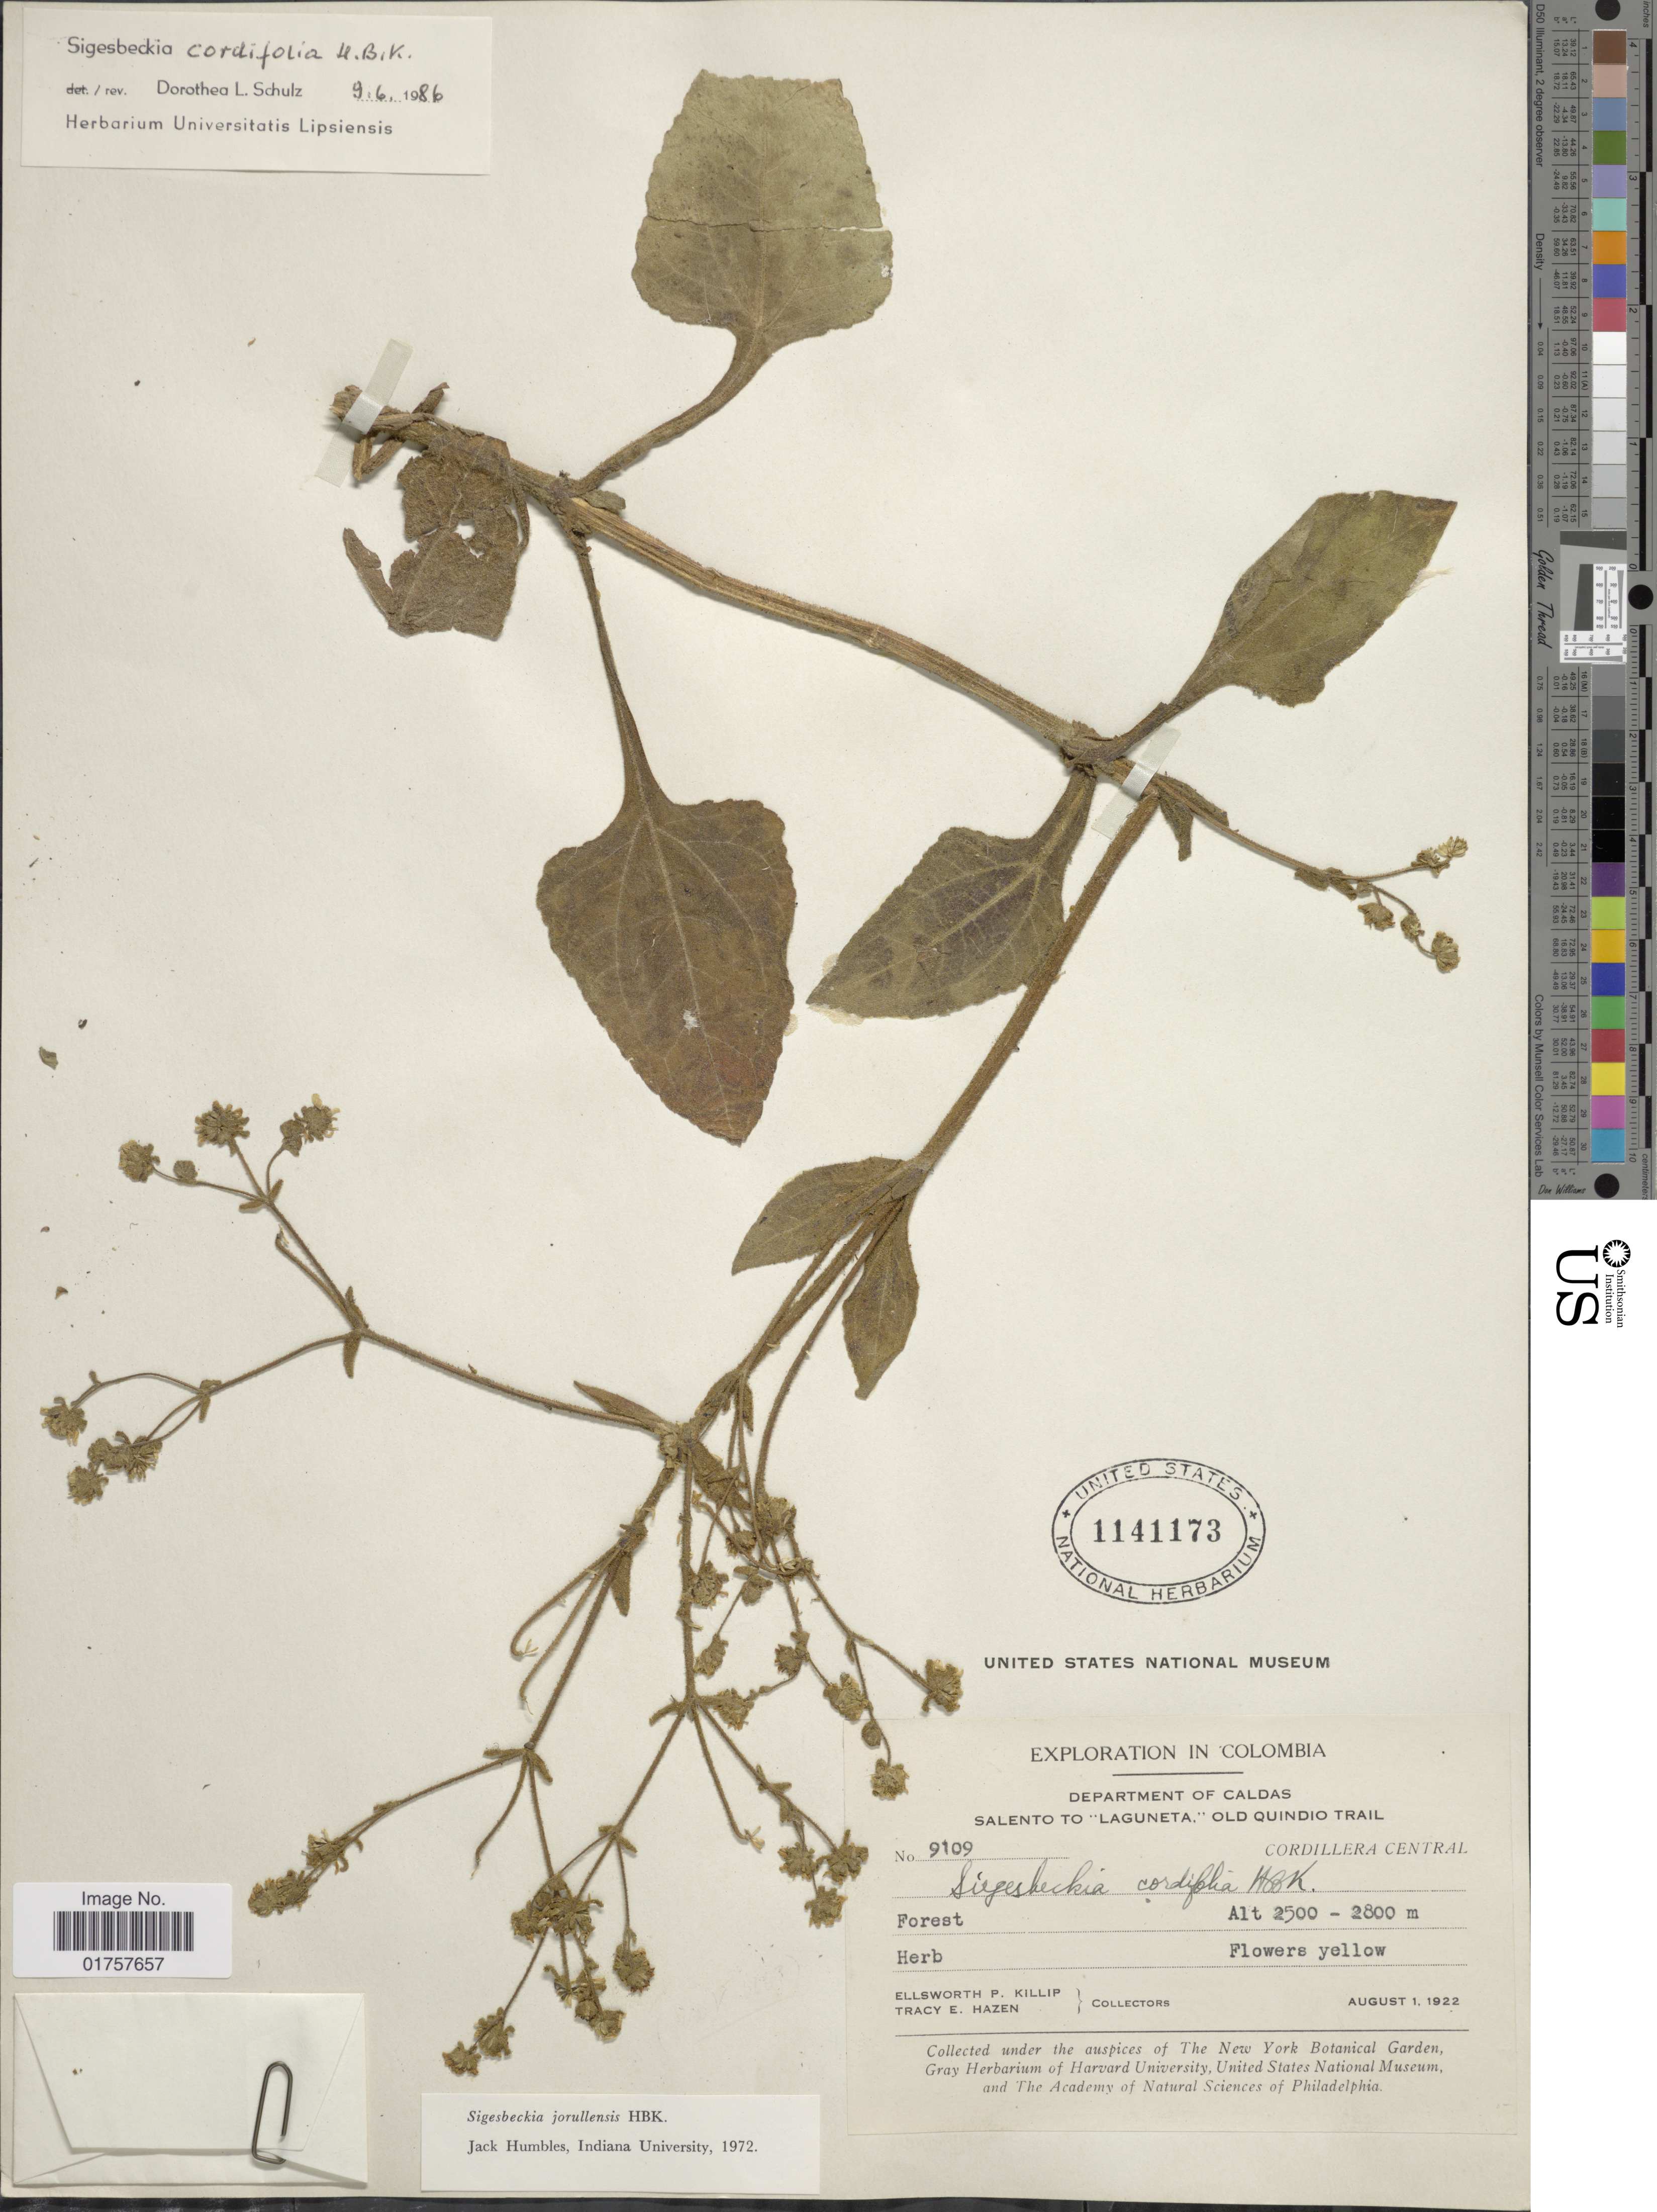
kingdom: Plantae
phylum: Tracheophyta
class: Magnoliopsida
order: Asterales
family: Asteraceae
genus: Sigesbeckia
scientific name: Sigesbeckia cordifolia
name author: Kunth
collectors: E. P. Killip & T. E. Hazen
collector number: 9109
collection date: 1922-08-01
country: Colombia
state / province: Caldas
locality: Salento to "Laguneta," Old Quindio Trail. Cordillera Central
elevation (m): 2500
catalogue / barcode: US 1141173